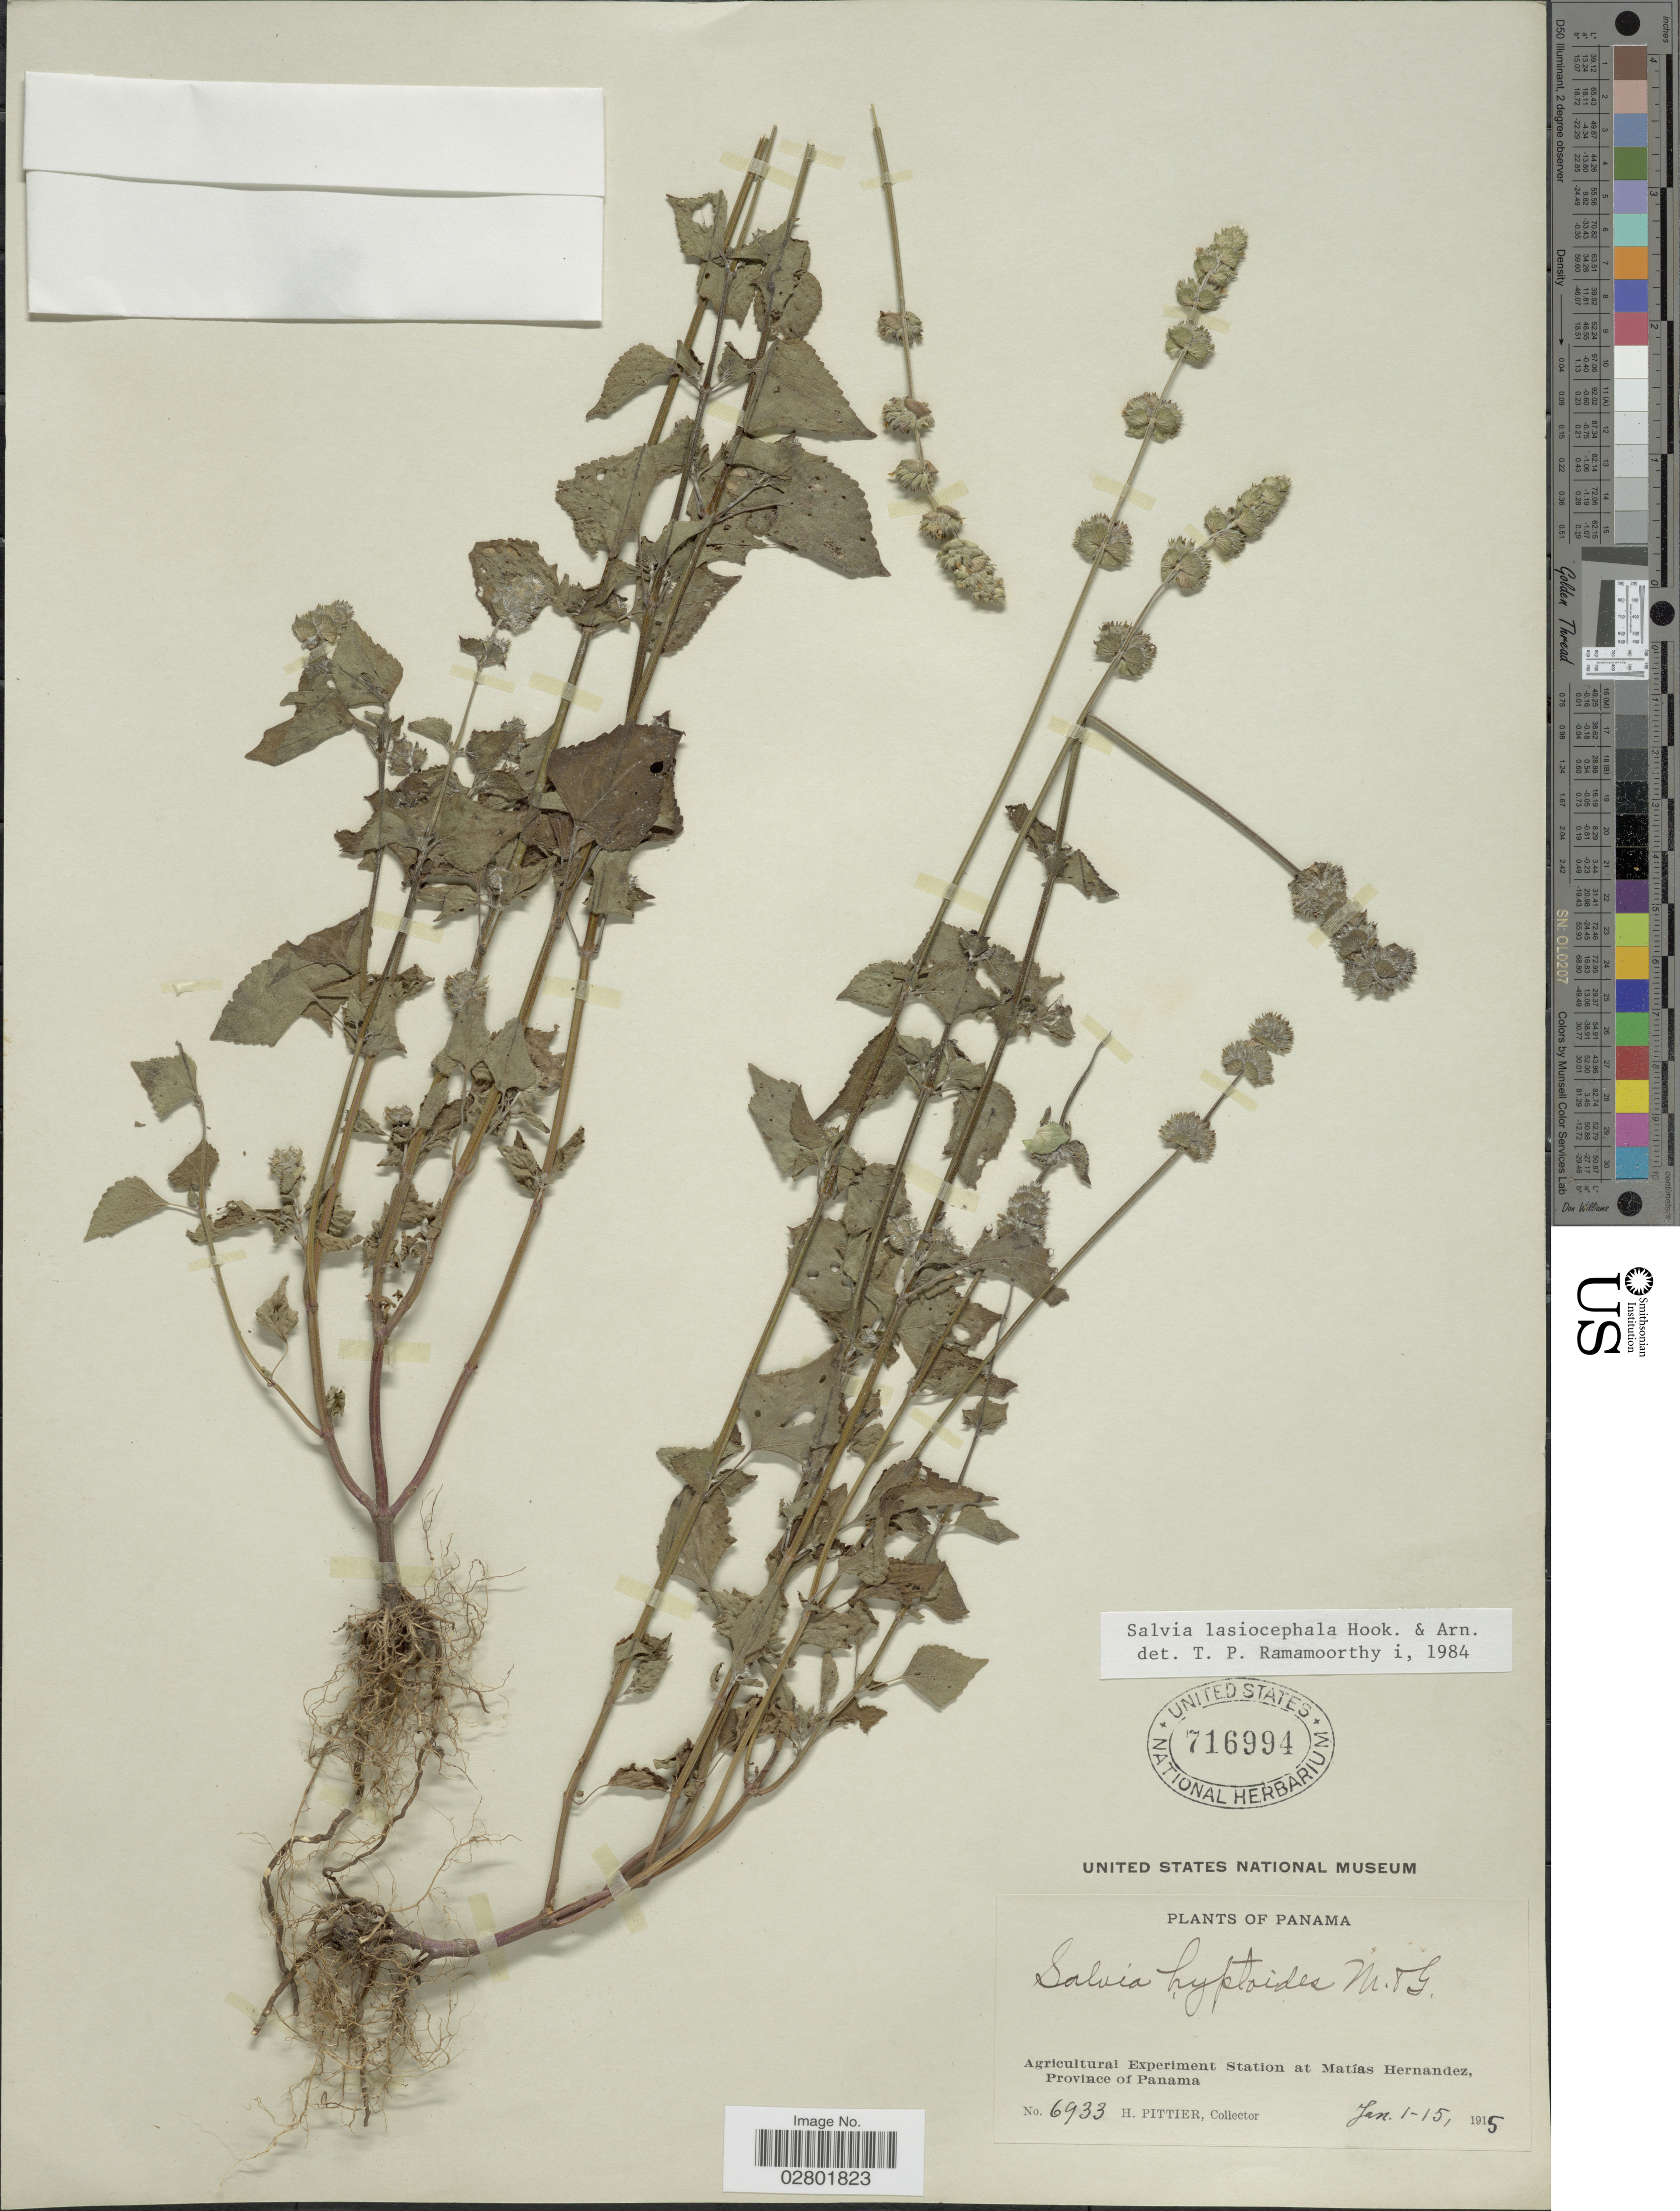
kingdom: Plantae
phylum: Tracheophyta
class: Magnoliopsida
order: Lamiales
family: Lamiaceae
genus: Salvia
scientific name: Salvia lasiocephala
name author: Hook. & Arn.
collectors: H. F. Pittier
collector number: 6933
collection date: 1915-01-01/1915-01-15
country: Panama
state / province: Panamá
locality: Agricultural Experiment Station at Matías Hernandez.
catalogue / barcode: US 716994